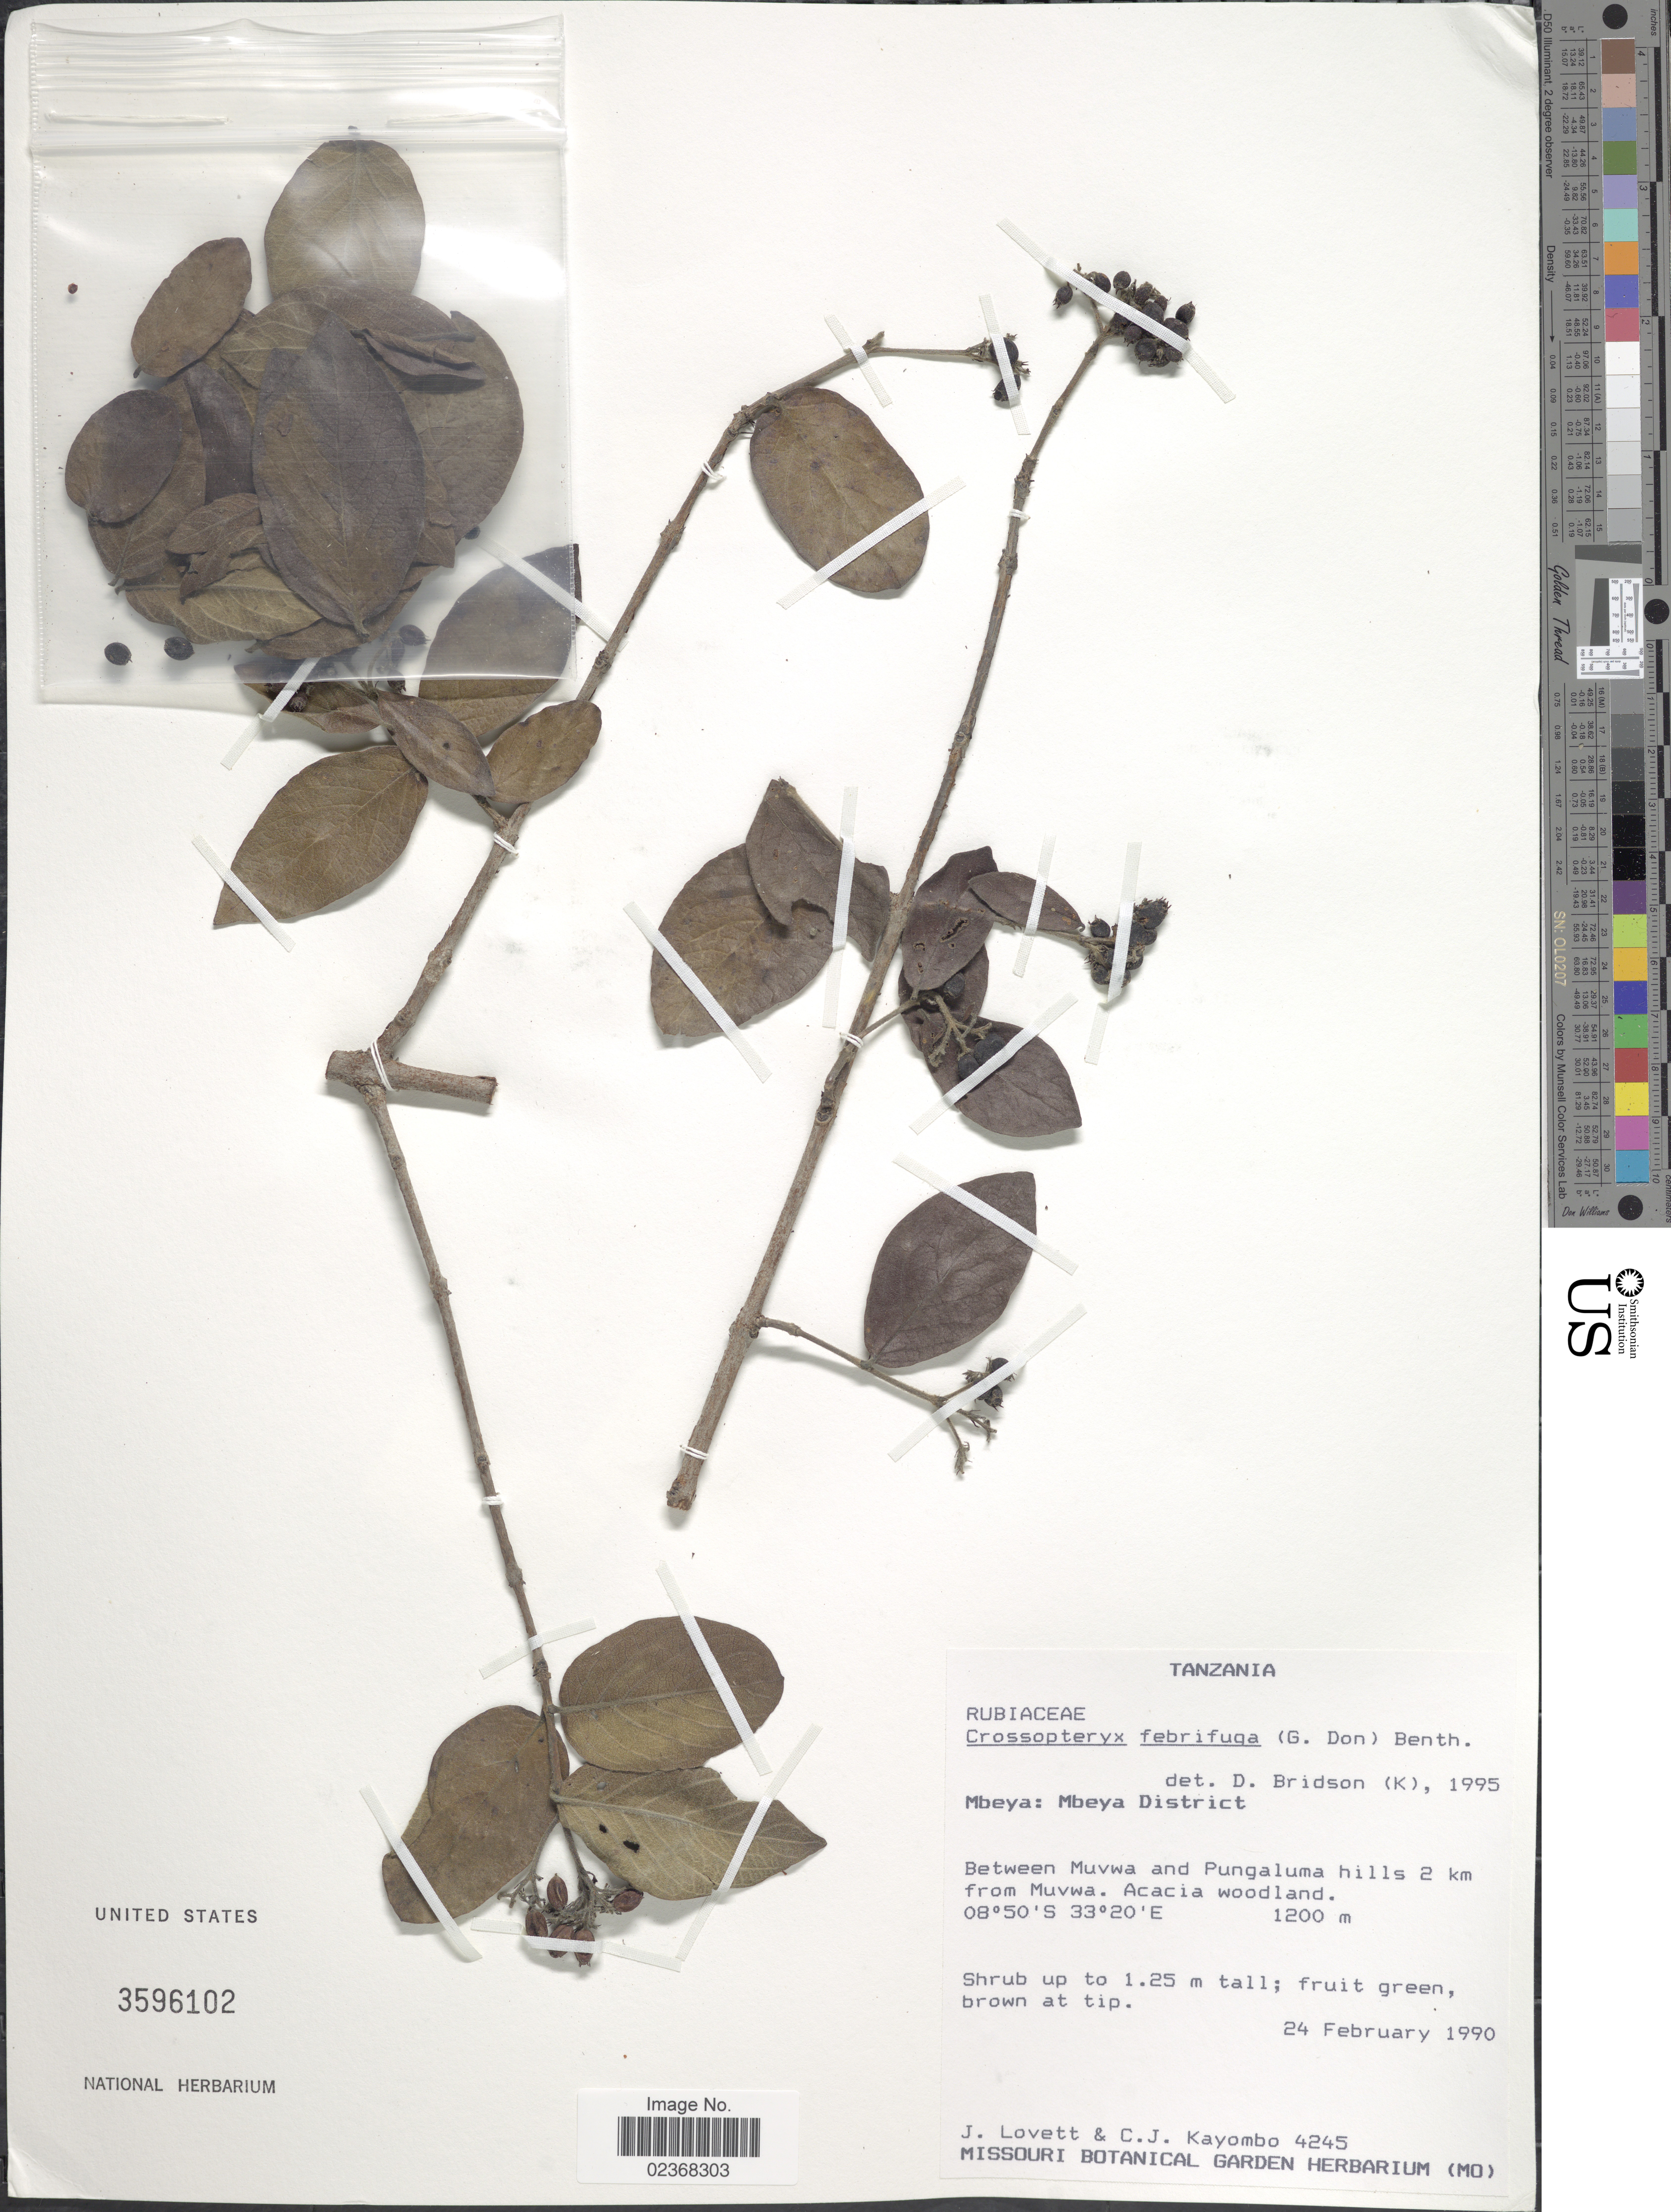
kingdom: Plantae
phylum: Tracheophyta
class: Magnoliopsida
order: Gentianales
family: Rubiaceae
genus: Crossopteryx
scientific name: Crossopteryx febrifuga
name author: (Afzel. ex G. Don) Benth.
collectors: J. Lovett & C. Kayombo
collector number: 4245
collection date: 1990-02-24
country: Tanzania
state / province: Mbeya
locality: Mbeya: Mbeya District, Between Muvwa and Pungaluma hills 2 km from Munwa, Acacia woodland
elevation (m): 1200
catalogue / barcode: US 3596102